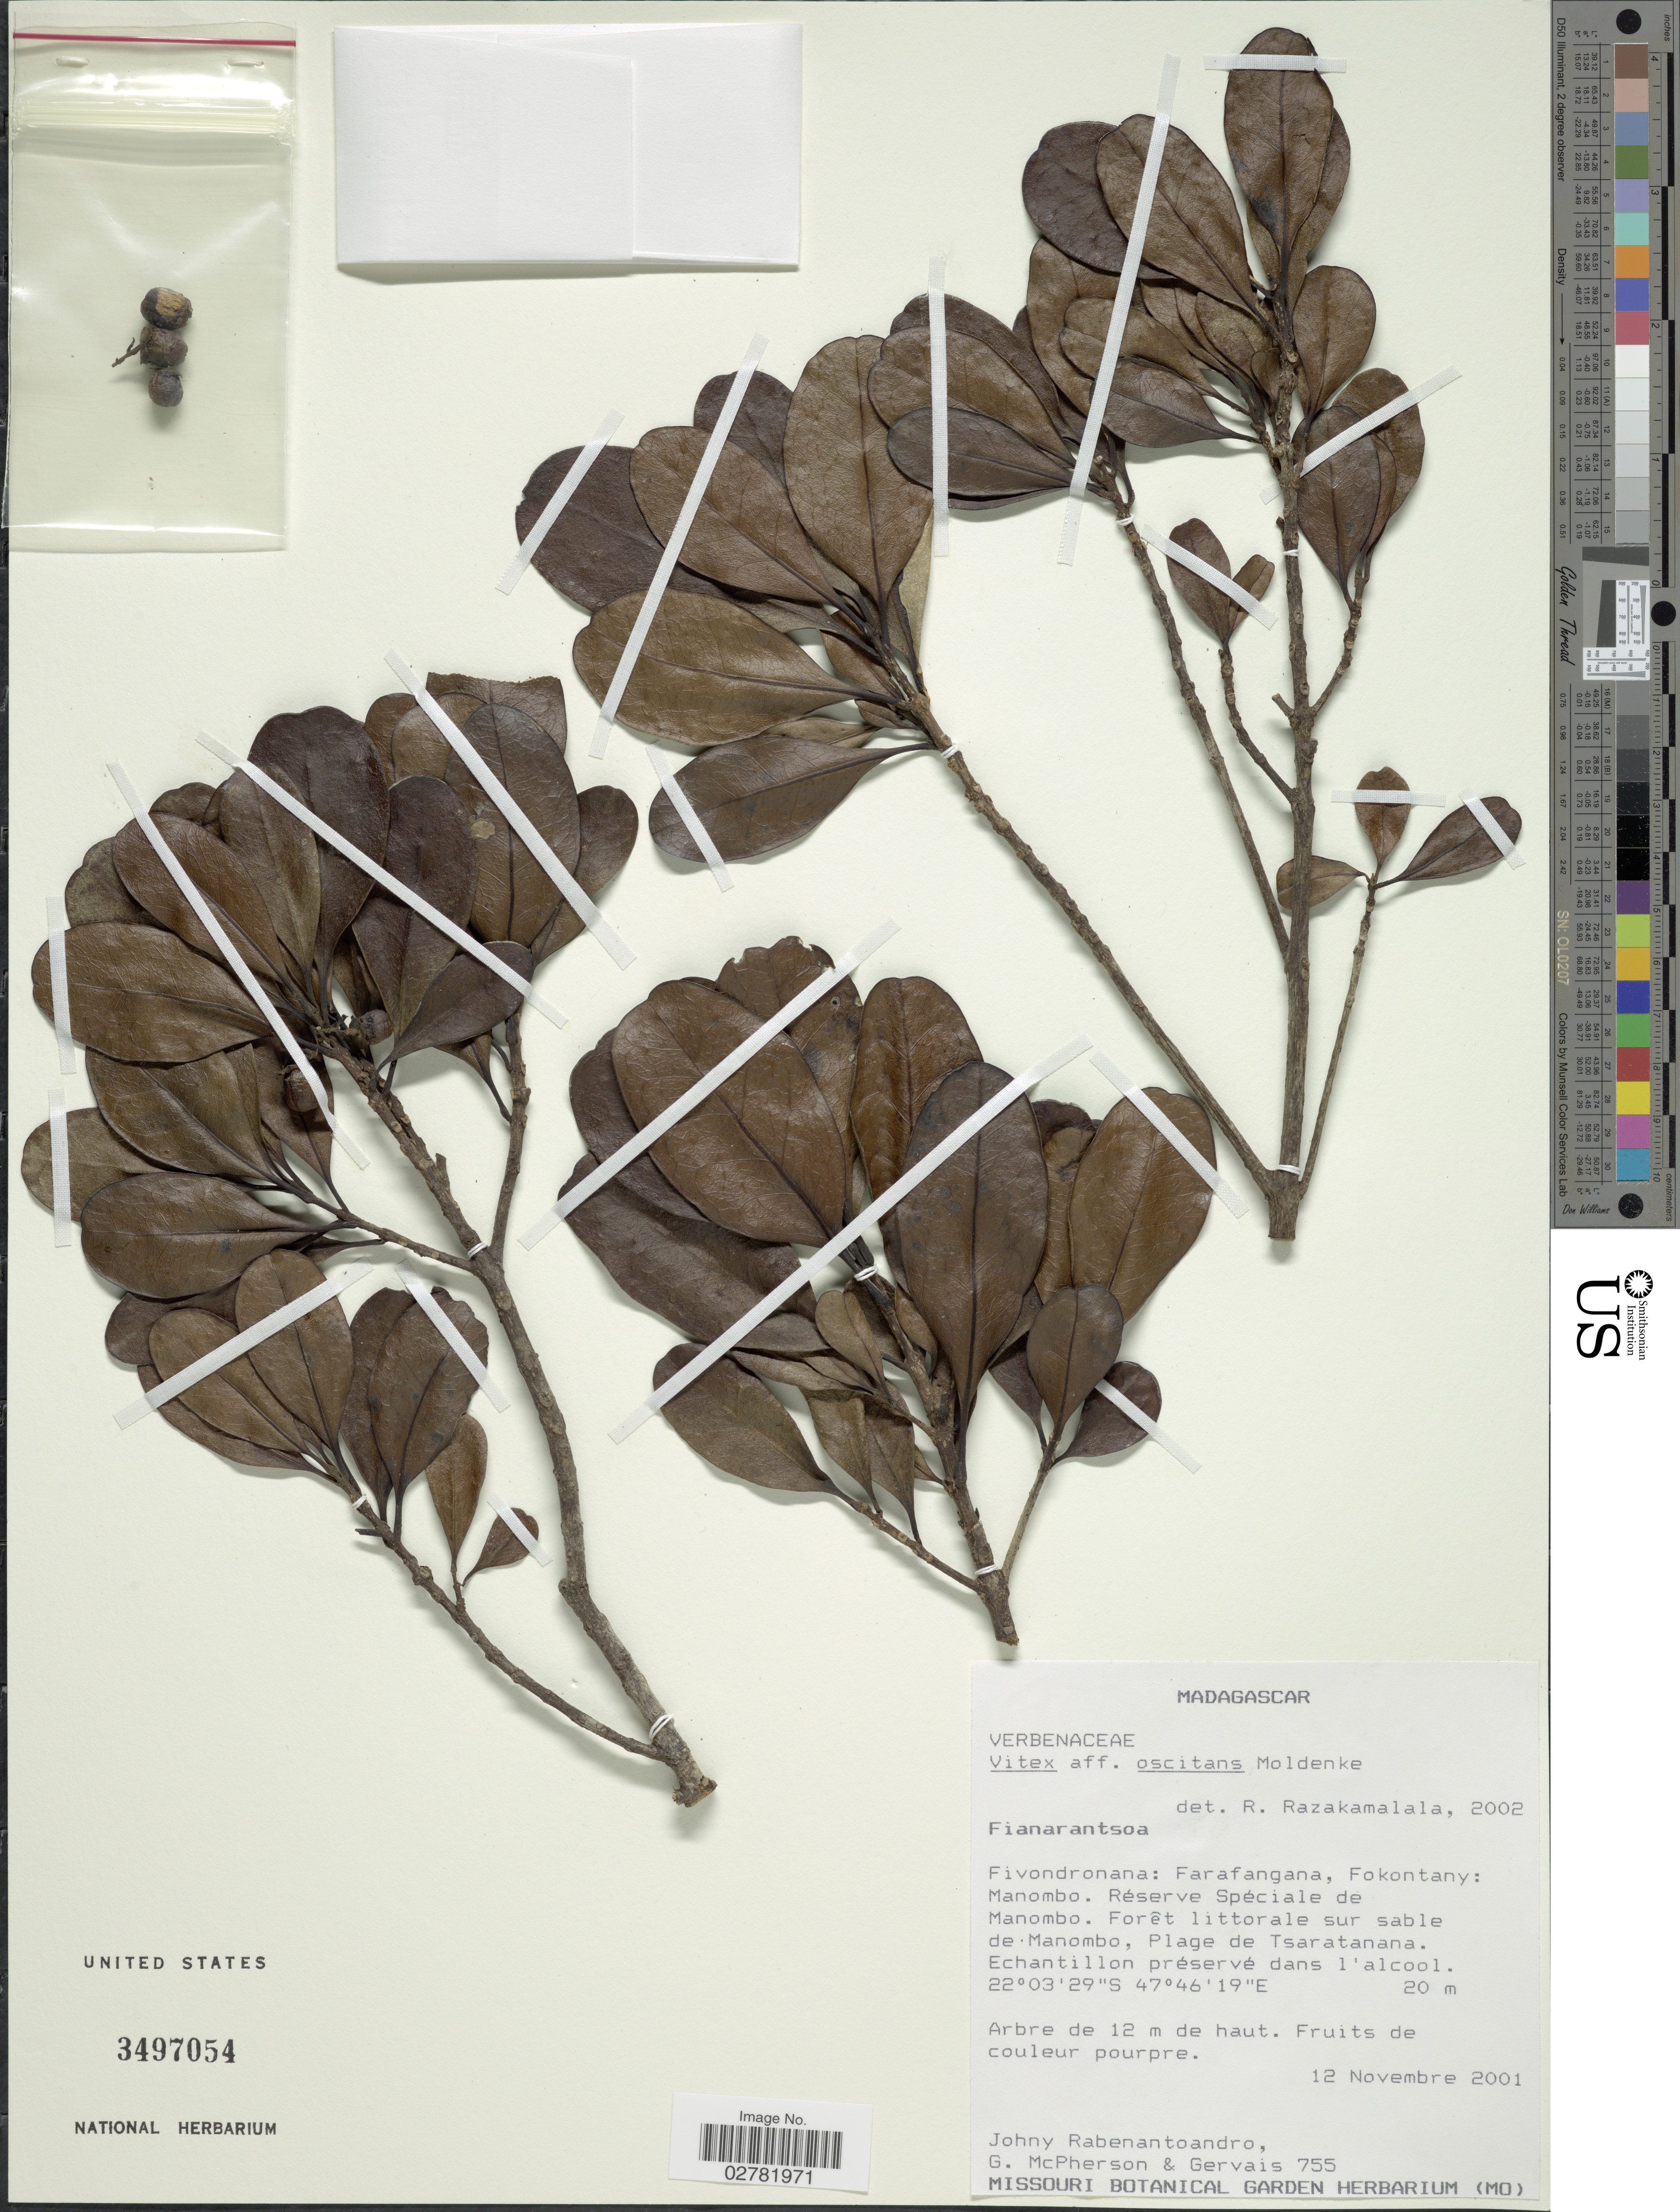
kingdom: Plantae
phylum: Tracheophyta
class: Magnoliopsida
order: Lamiales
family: Lamiaceae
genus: Vitex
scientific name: Vitex oscitans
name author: Moldenke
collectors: J. Rabenantoandro, G. McPherson & Gervais, --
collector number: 755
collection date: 2001-11-12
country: Madagascar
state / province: Atsimo-Atsinanana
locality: Fivondronana: Farafangana, Fokontany: Manombo. Réserve Spéciale de Manombo. Forêt littorale sur sable de Manombo, Plage de Tsaratanana.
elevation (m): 20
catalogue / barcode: US 3497054